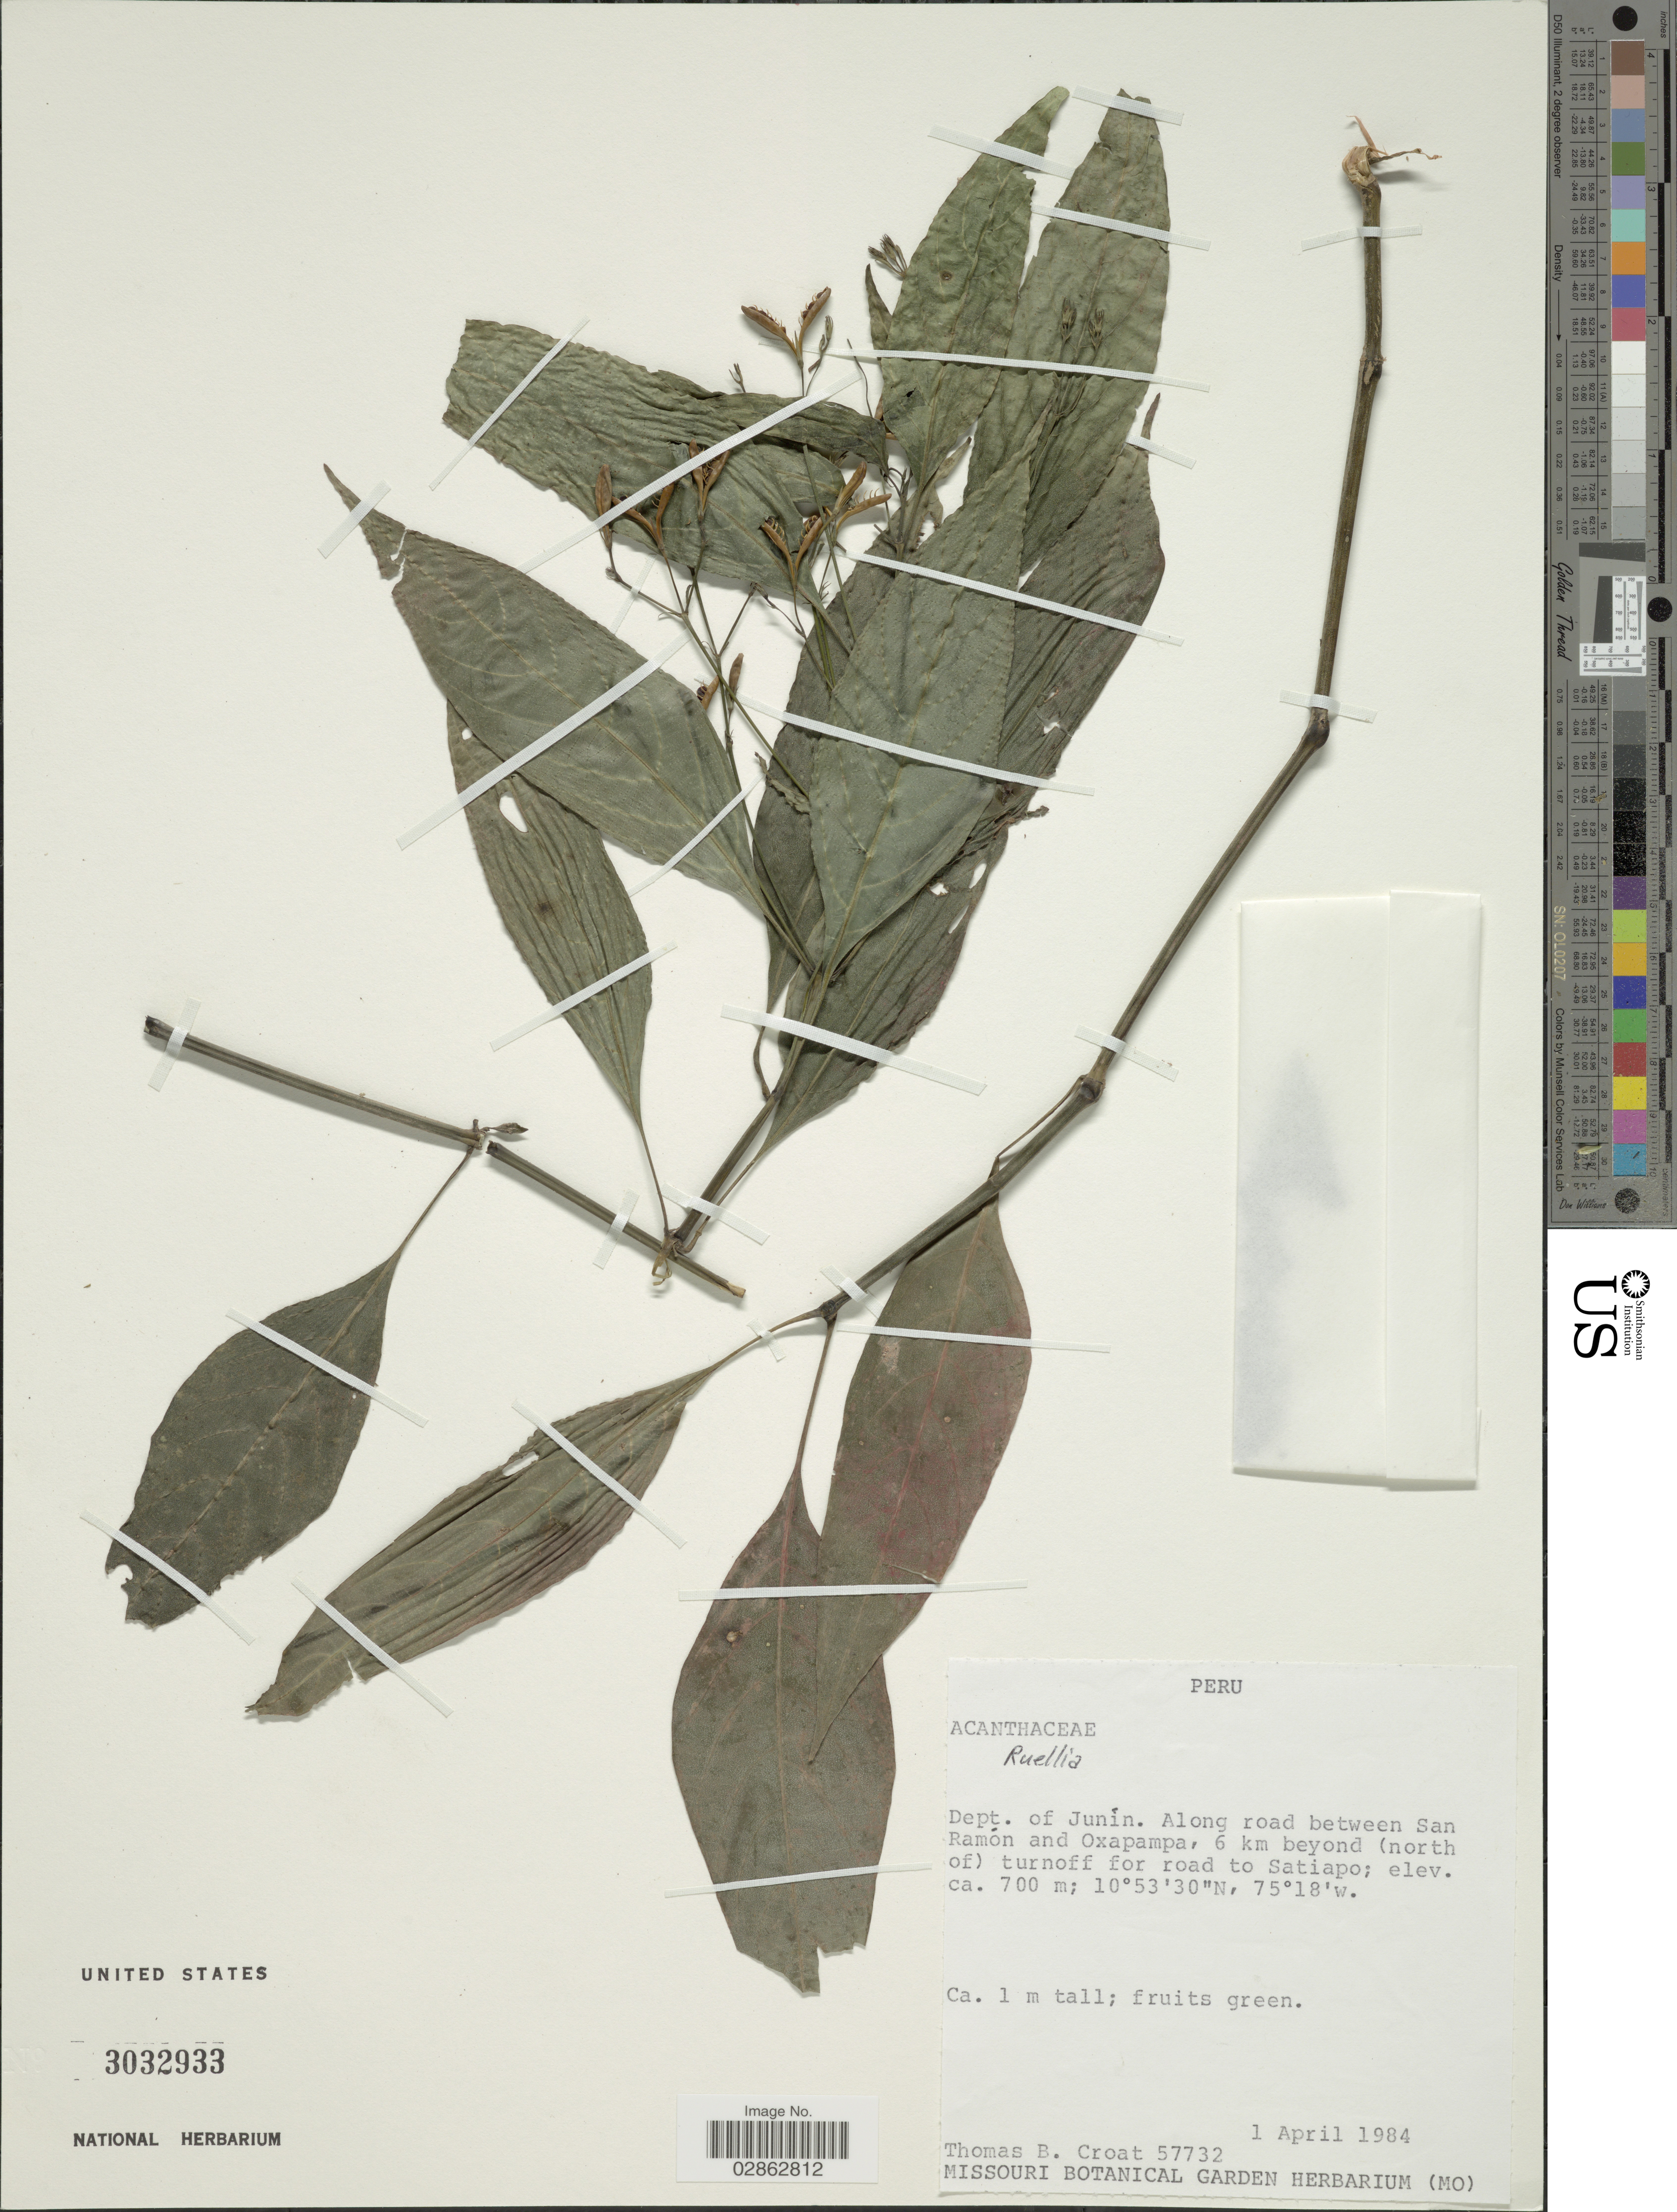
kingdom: Plantae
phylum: Tracheophyta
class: Magnoliopsida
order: Lamiales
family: Acanthaceae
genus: Ruellia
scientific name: Ruellia sp.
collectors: T. B. Croat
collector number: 57732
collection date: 1984-04-01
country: Peru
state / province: Junín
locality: Dept. of Junín. Along road between San Ramón and Oxapampa, 6 km beyond (north of) turnoff for road to Satiapo.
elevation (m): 700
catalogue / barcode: US 3032933